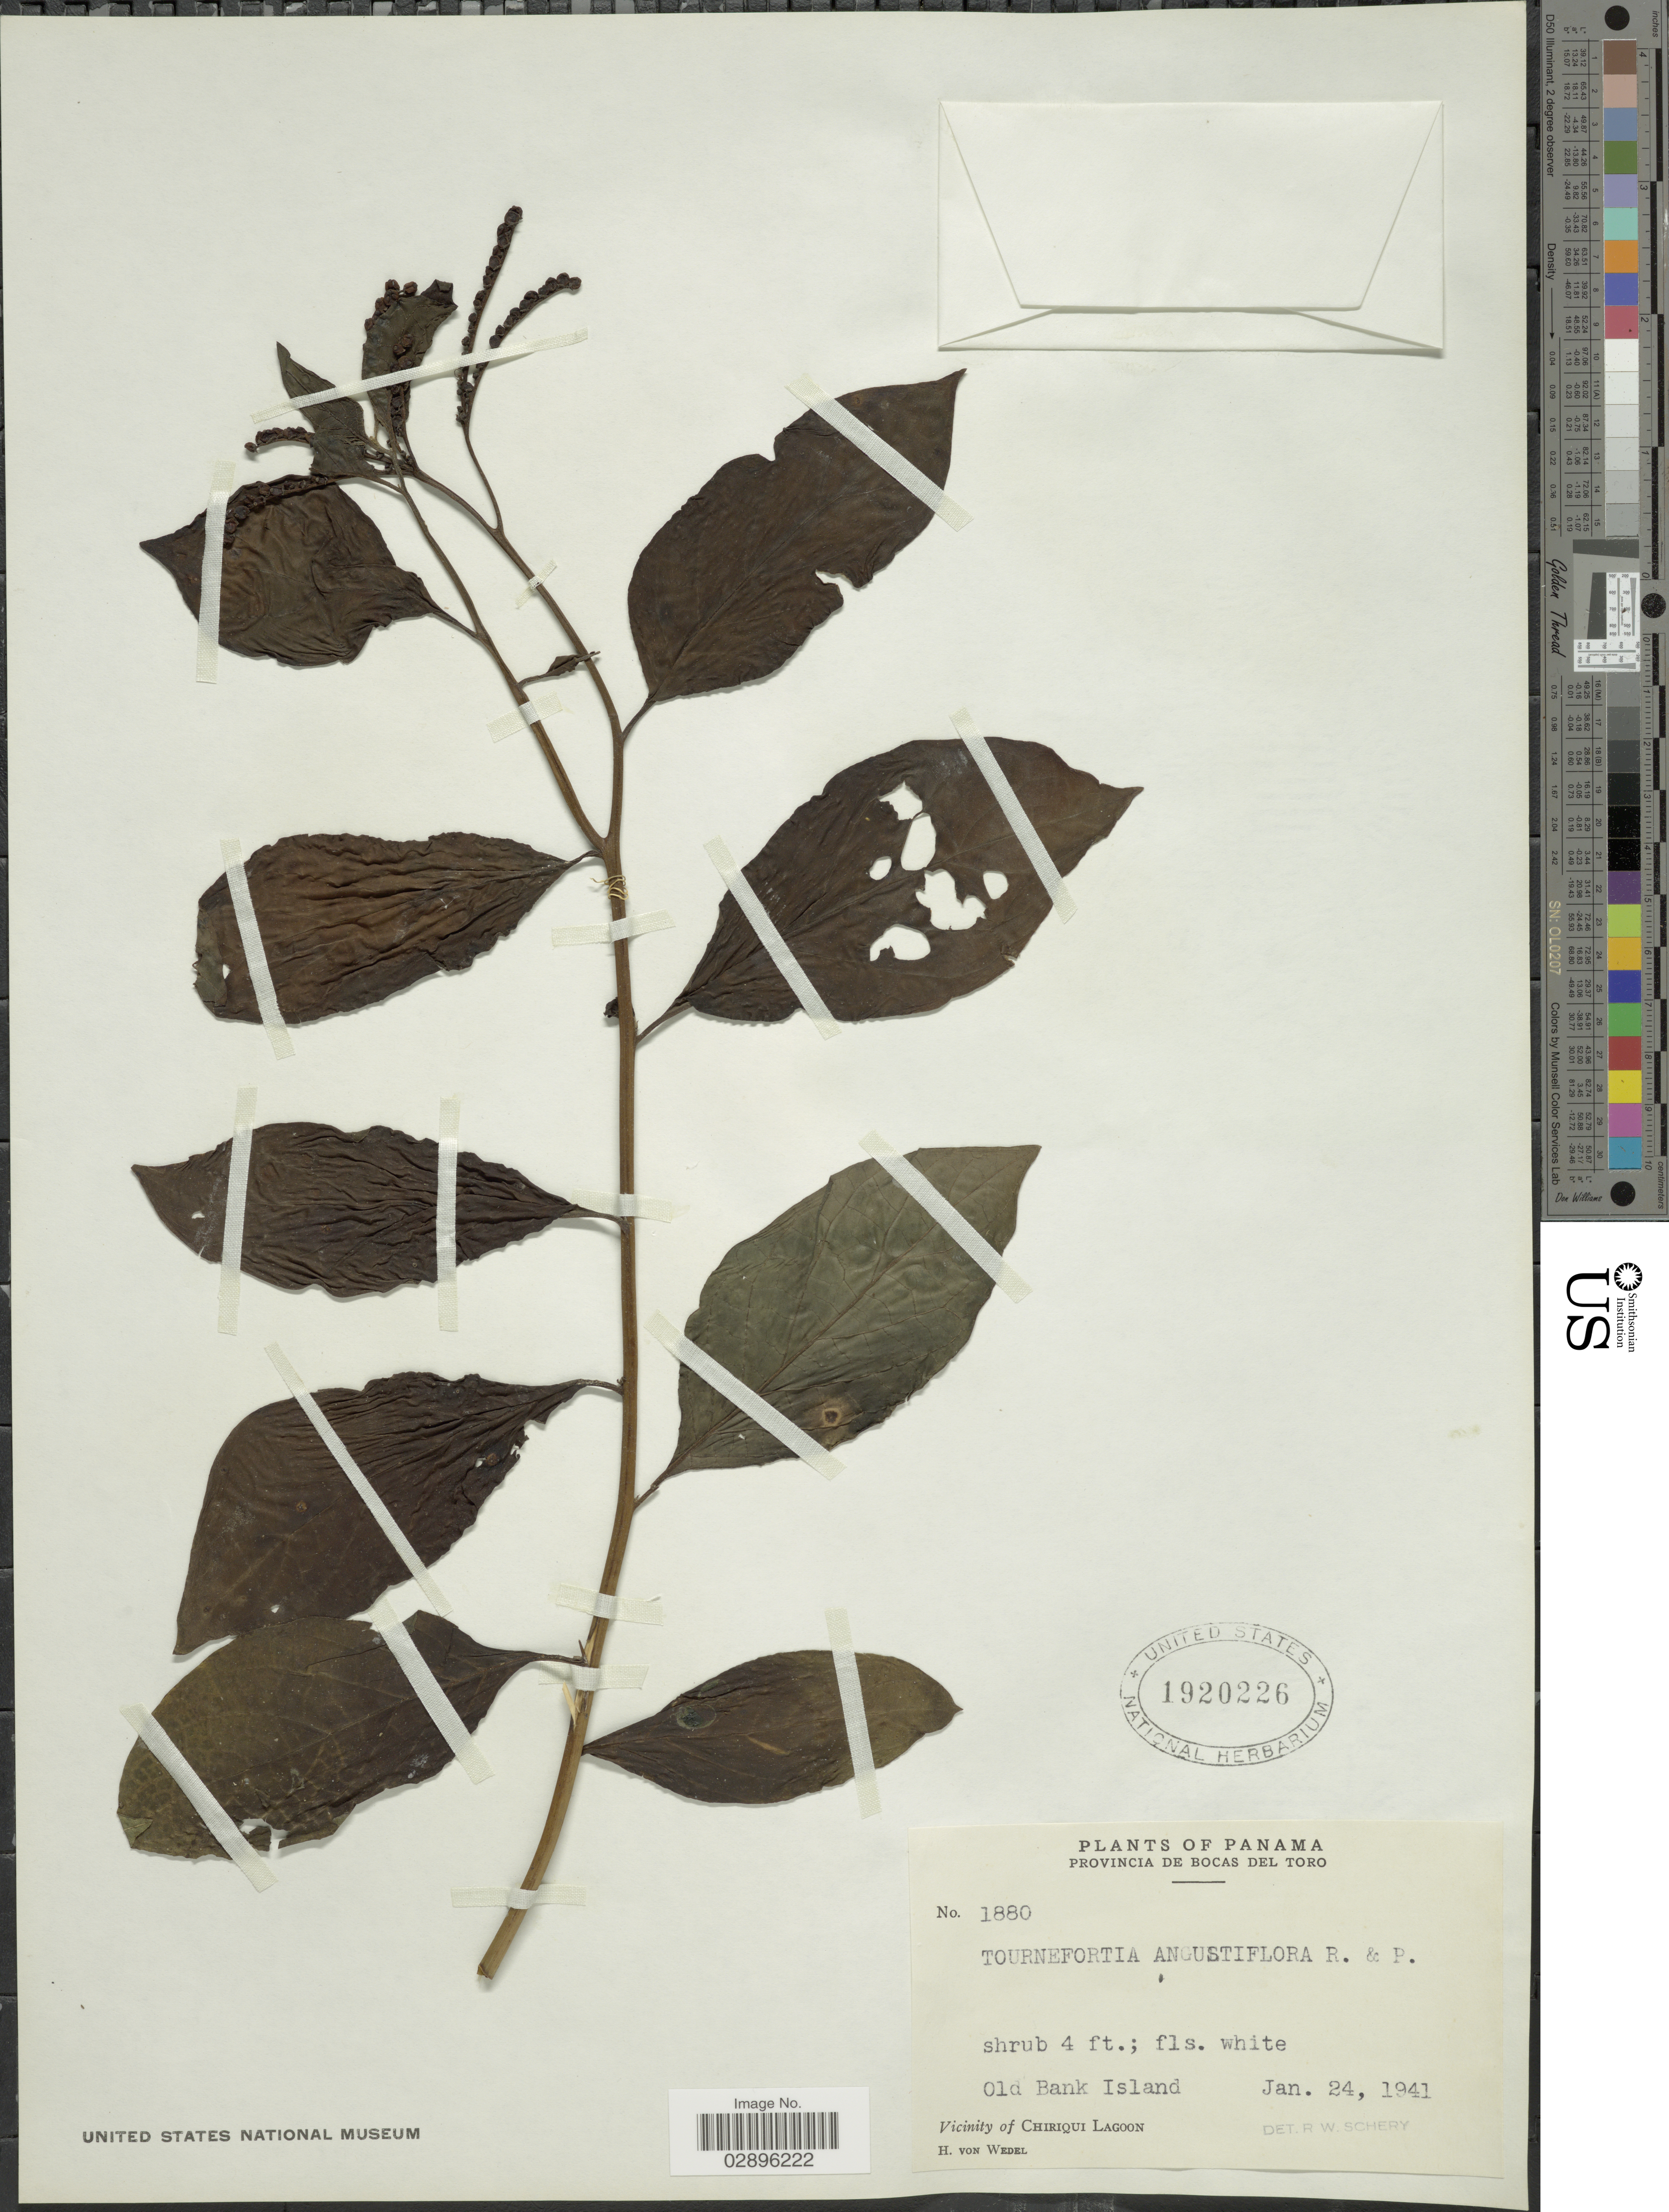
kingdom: Plantae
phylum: Tracheophyta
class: Magnoliopsida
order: Boraginales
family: Heliotropiaceae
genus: Tournefortia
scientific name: Tournefortia angustiflora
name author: Ruiz & Pav.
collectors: H. von Wedel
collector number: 1880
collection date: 1941-01-24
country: Panama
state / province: Bocas del Toro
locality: Old Bank Valley. Vicinity of Chiriqui Lagoon.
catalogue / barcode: US 1920226